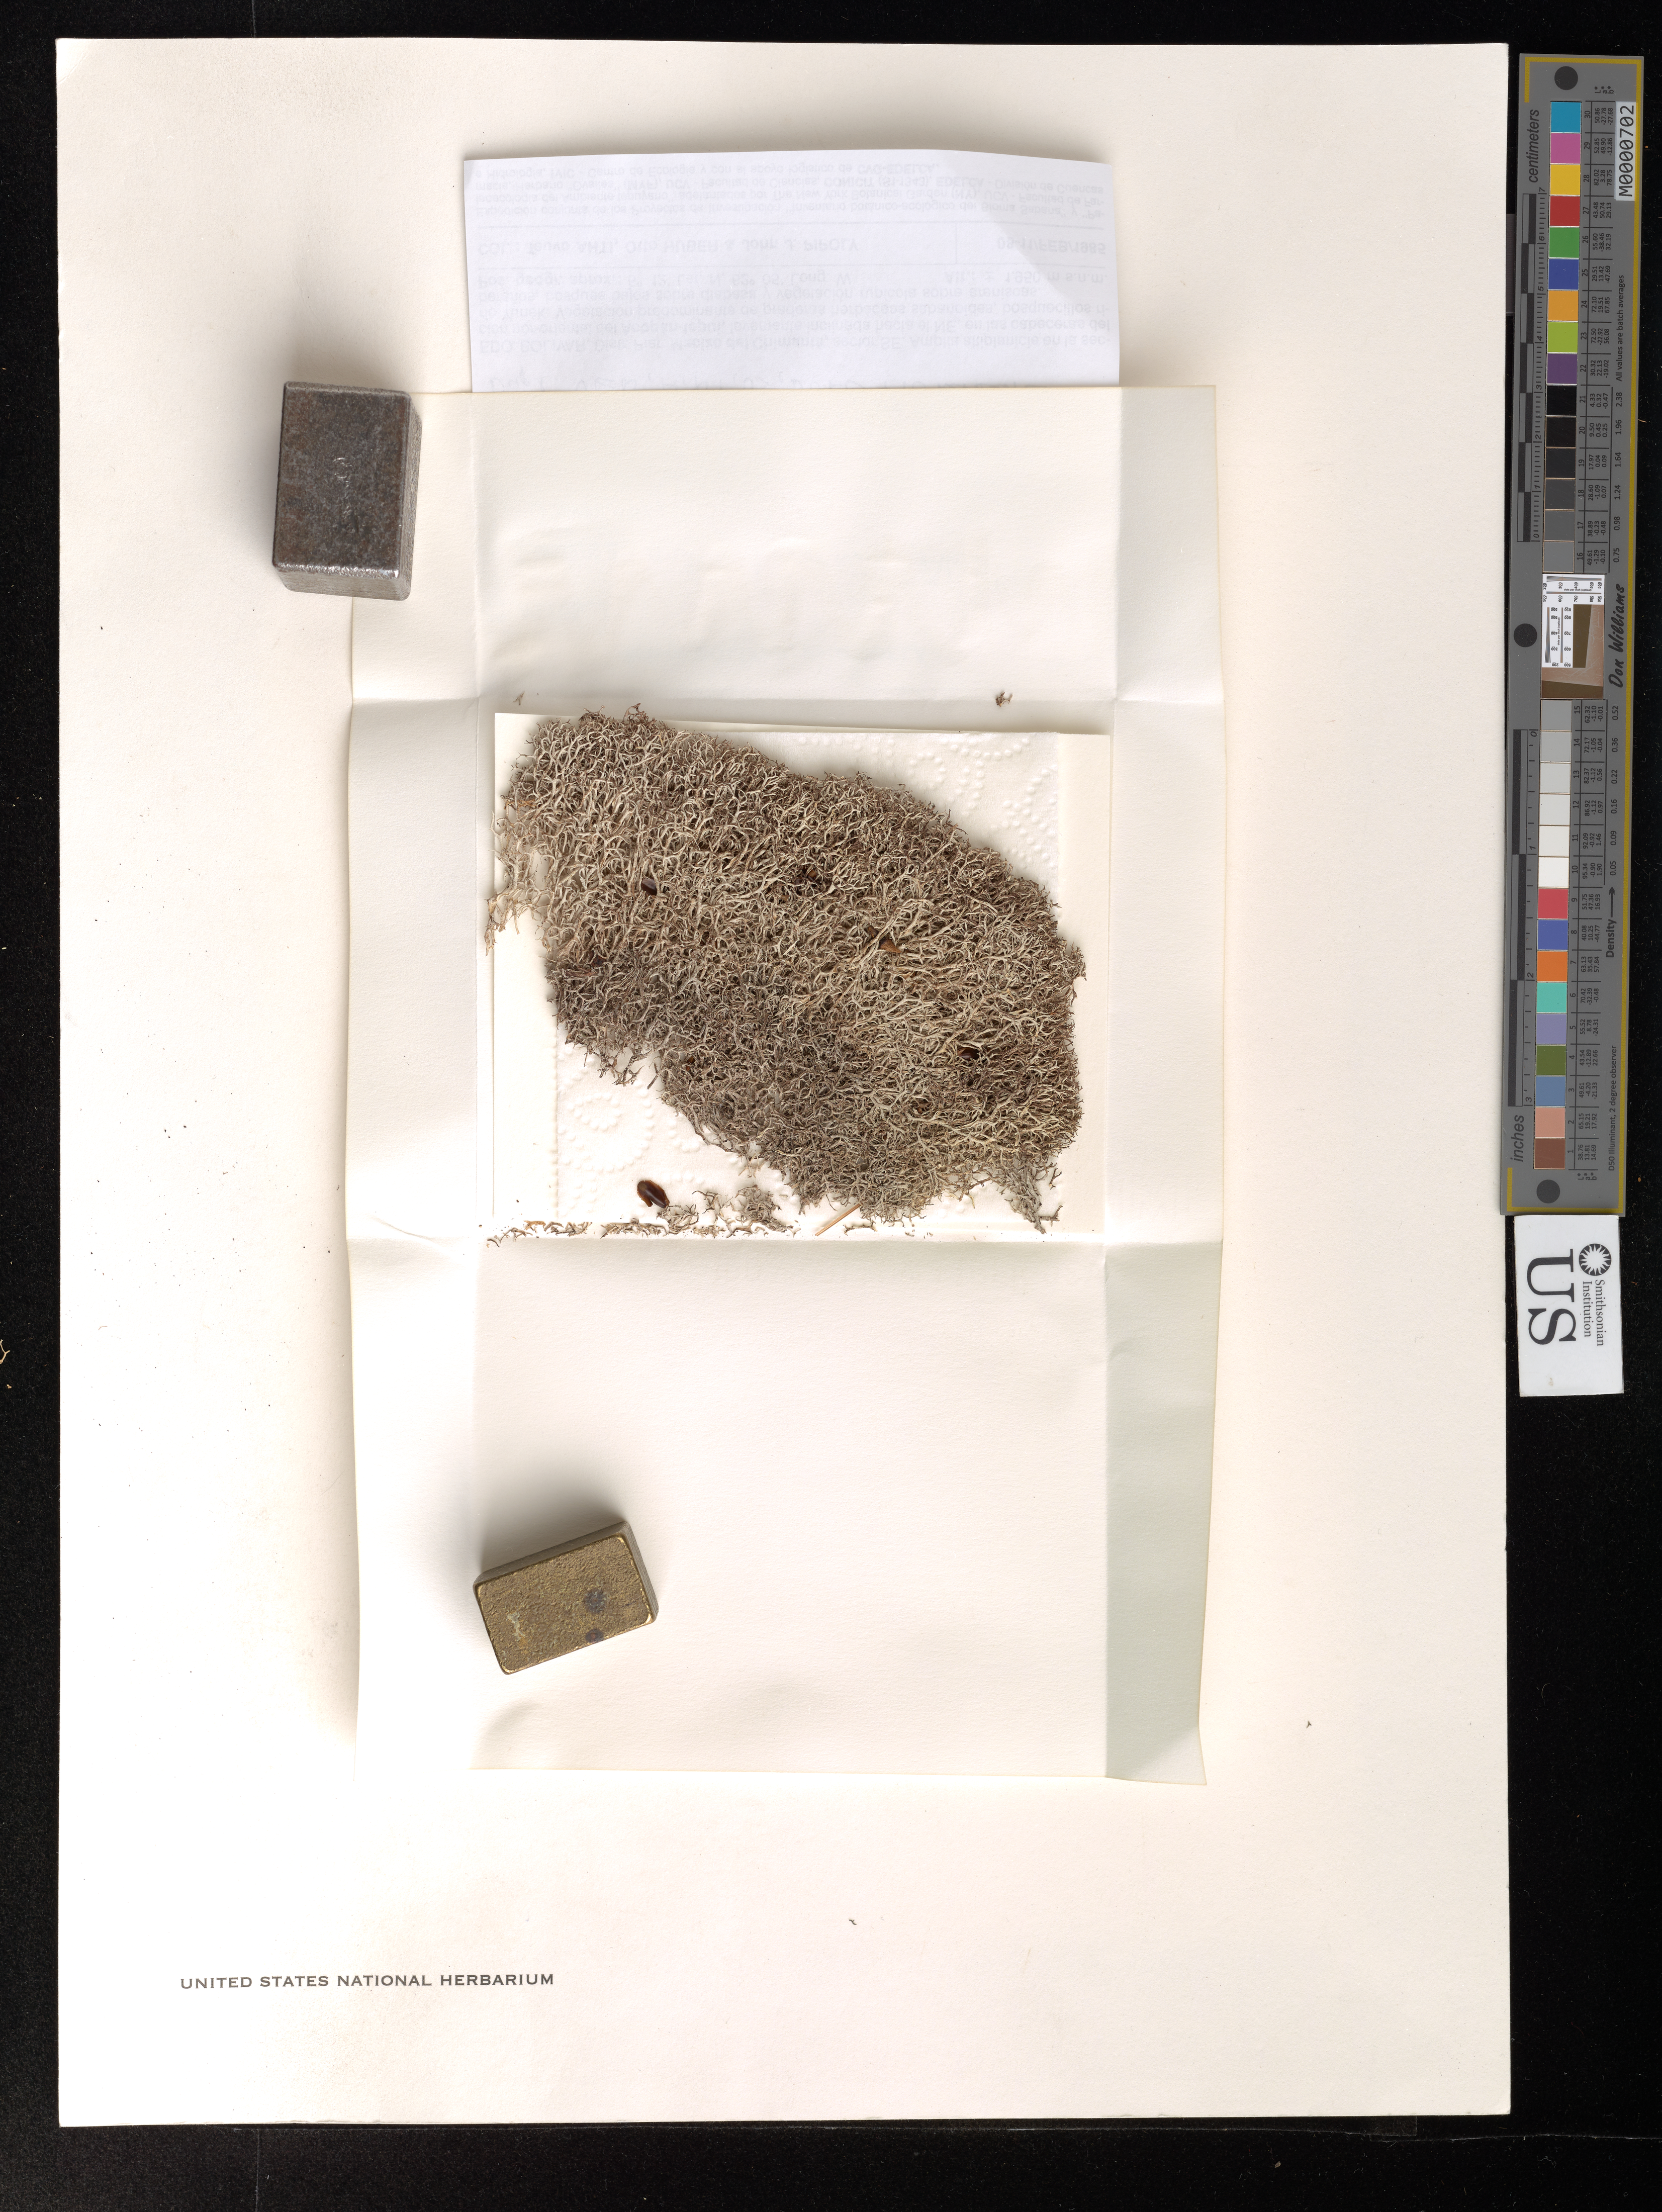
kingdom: Fungi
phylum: Ascomycota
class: Lecanoromycetes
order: Lecanorales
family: Cladoniaceae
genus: Cladonia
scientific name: Cladonia pulviniformis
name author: Ahti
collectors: T. T. Ahti, O. Huber & J. Pipoly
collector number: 45179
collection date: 1985-02-08/1985-02-11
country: Venezuela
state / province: Bolívar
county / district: Piar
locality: Macizo del Chimantá, sector SE. Amplia altiplanacie en la sección nor-oriental del Acopán-tepui, levemente inclinada hacia el NE, en las cabeceras del río Yunék.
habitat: Vegetación predominante de praderas herbáceas sabanoides, bosquecillos ribereños, bosques bajos sobre diabasa y vegetación rupícola sobre areniscas.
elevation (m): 1950